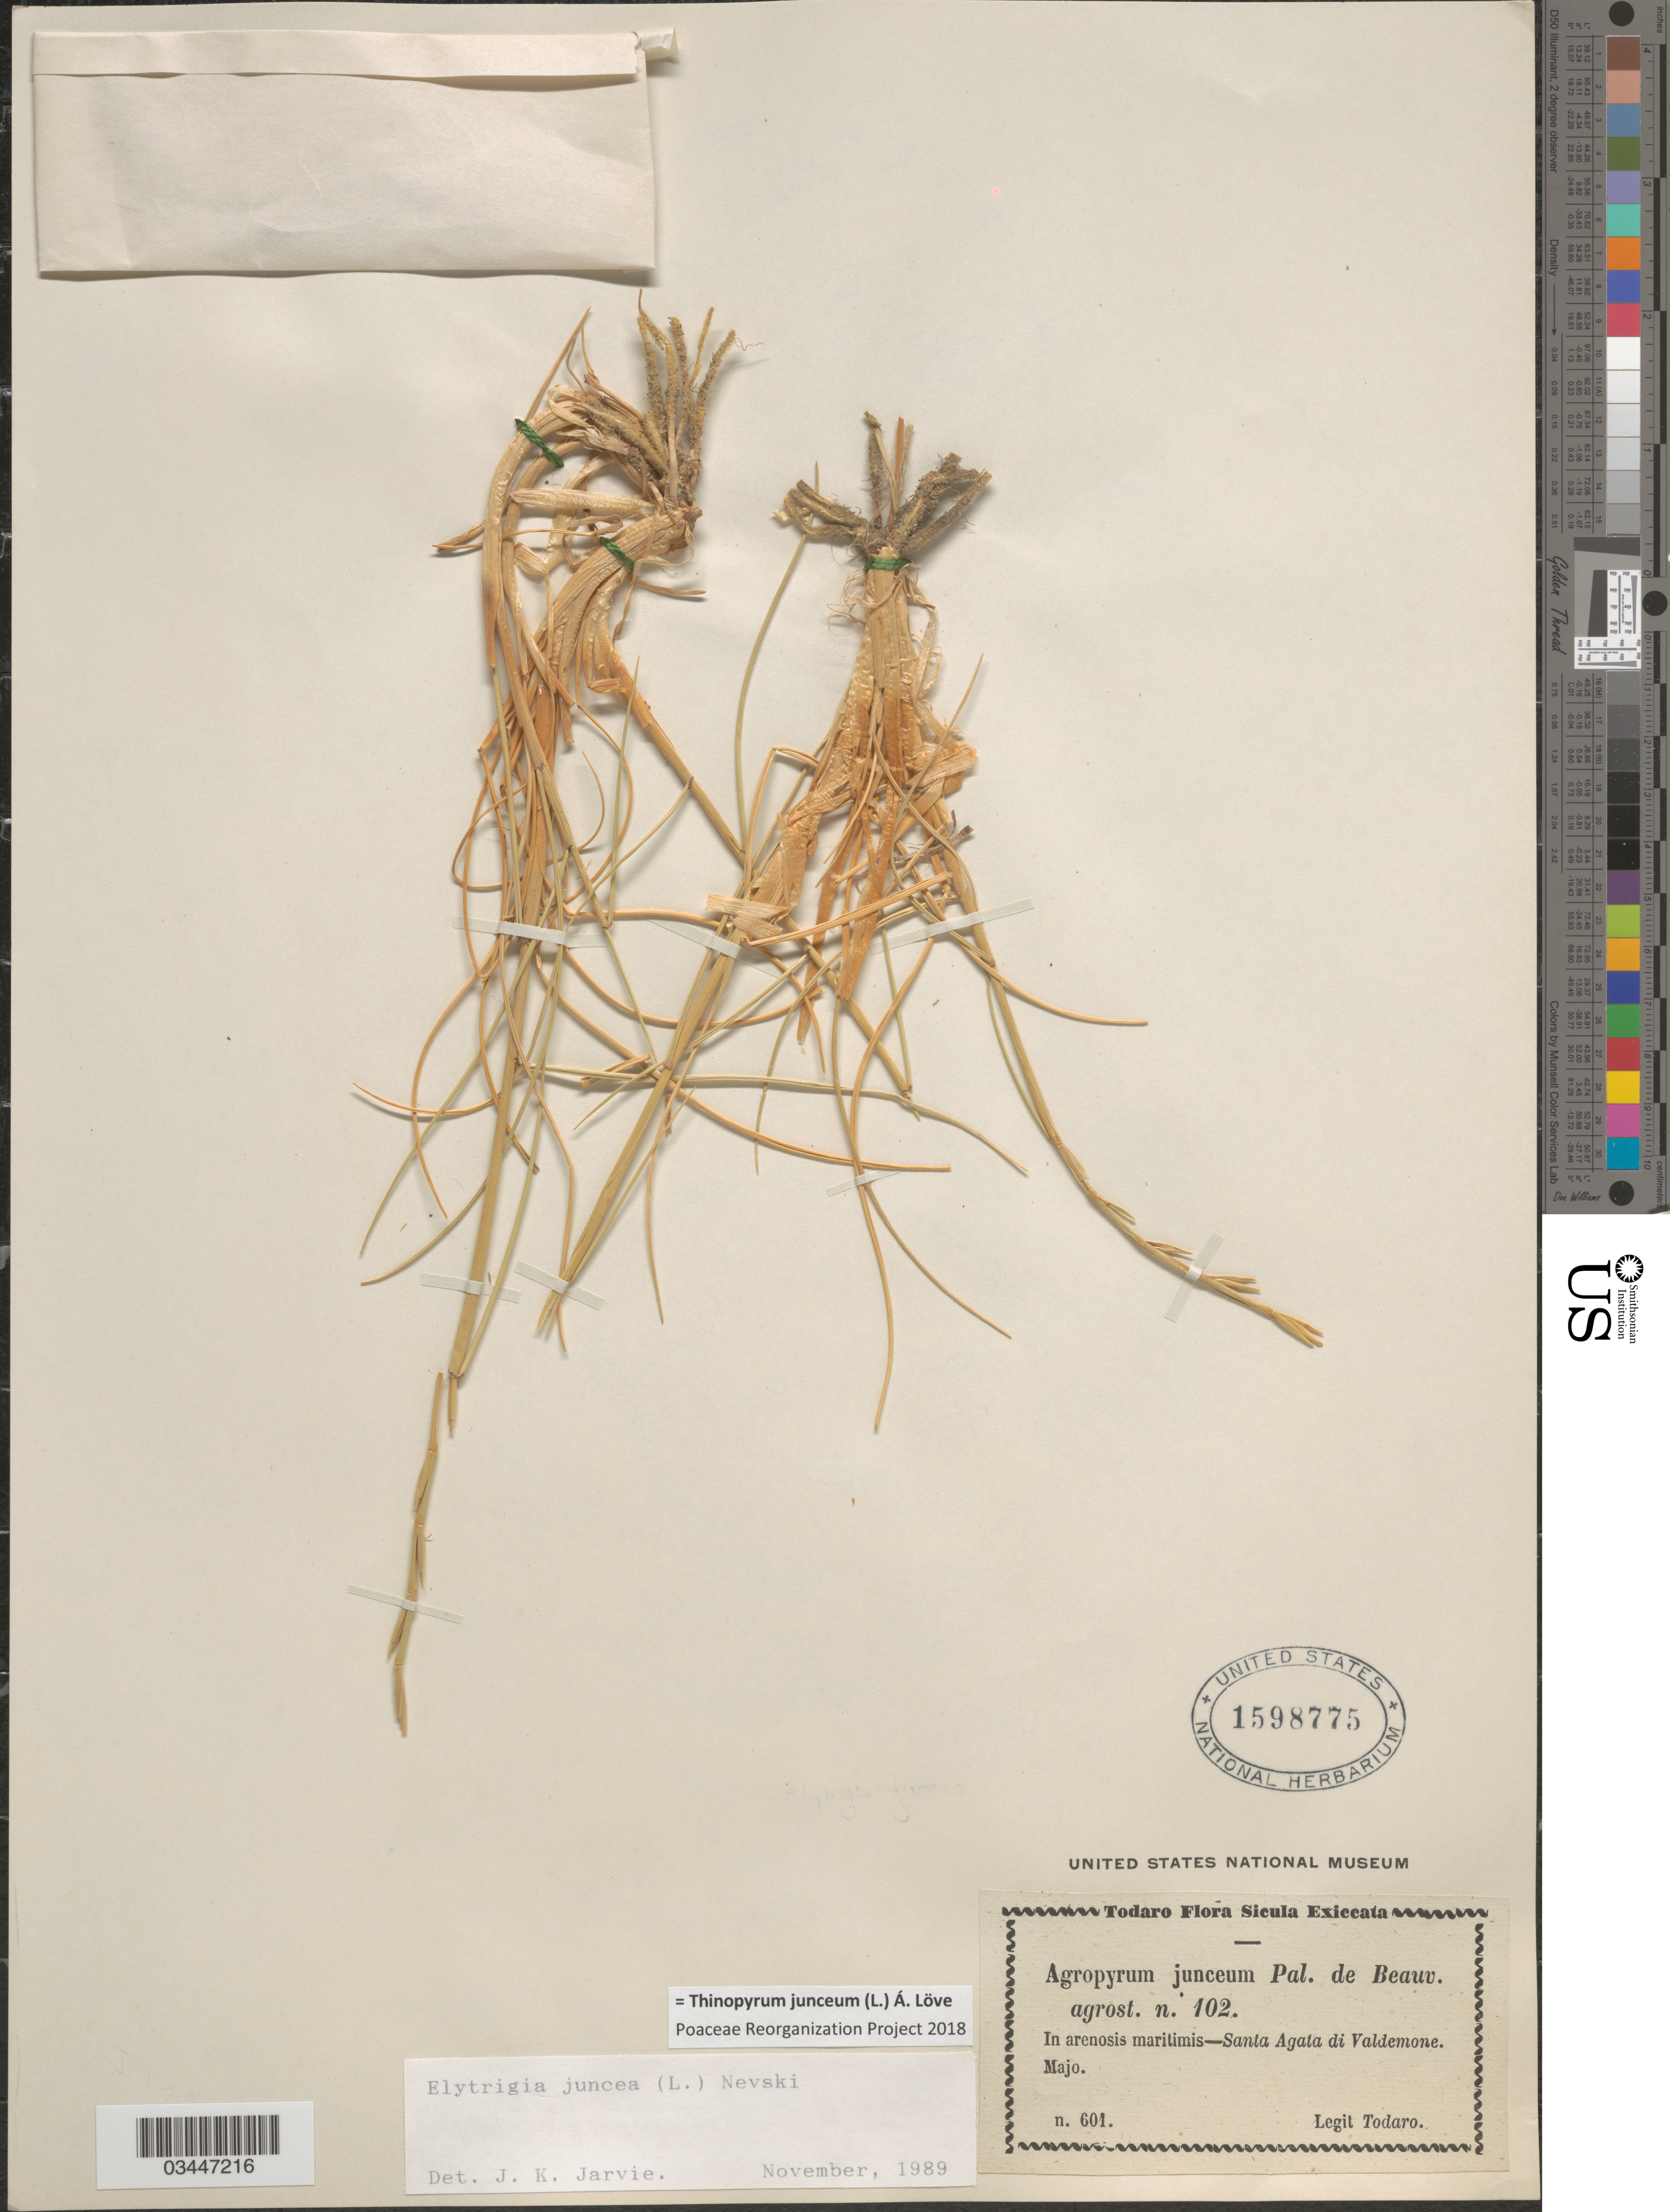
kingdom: Plantae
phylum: Tracheophyta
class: Liliopsida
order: Poales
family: Poaceae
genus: Thinopyrum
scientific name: Thinopyrum junceum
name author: (L.) Á. Löve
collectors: Todaro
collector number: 601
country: Italy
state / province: Siciliana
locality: Sicula. In arenosis maritimis- Santa Agata di Valdemone.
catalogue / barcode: US 1598775